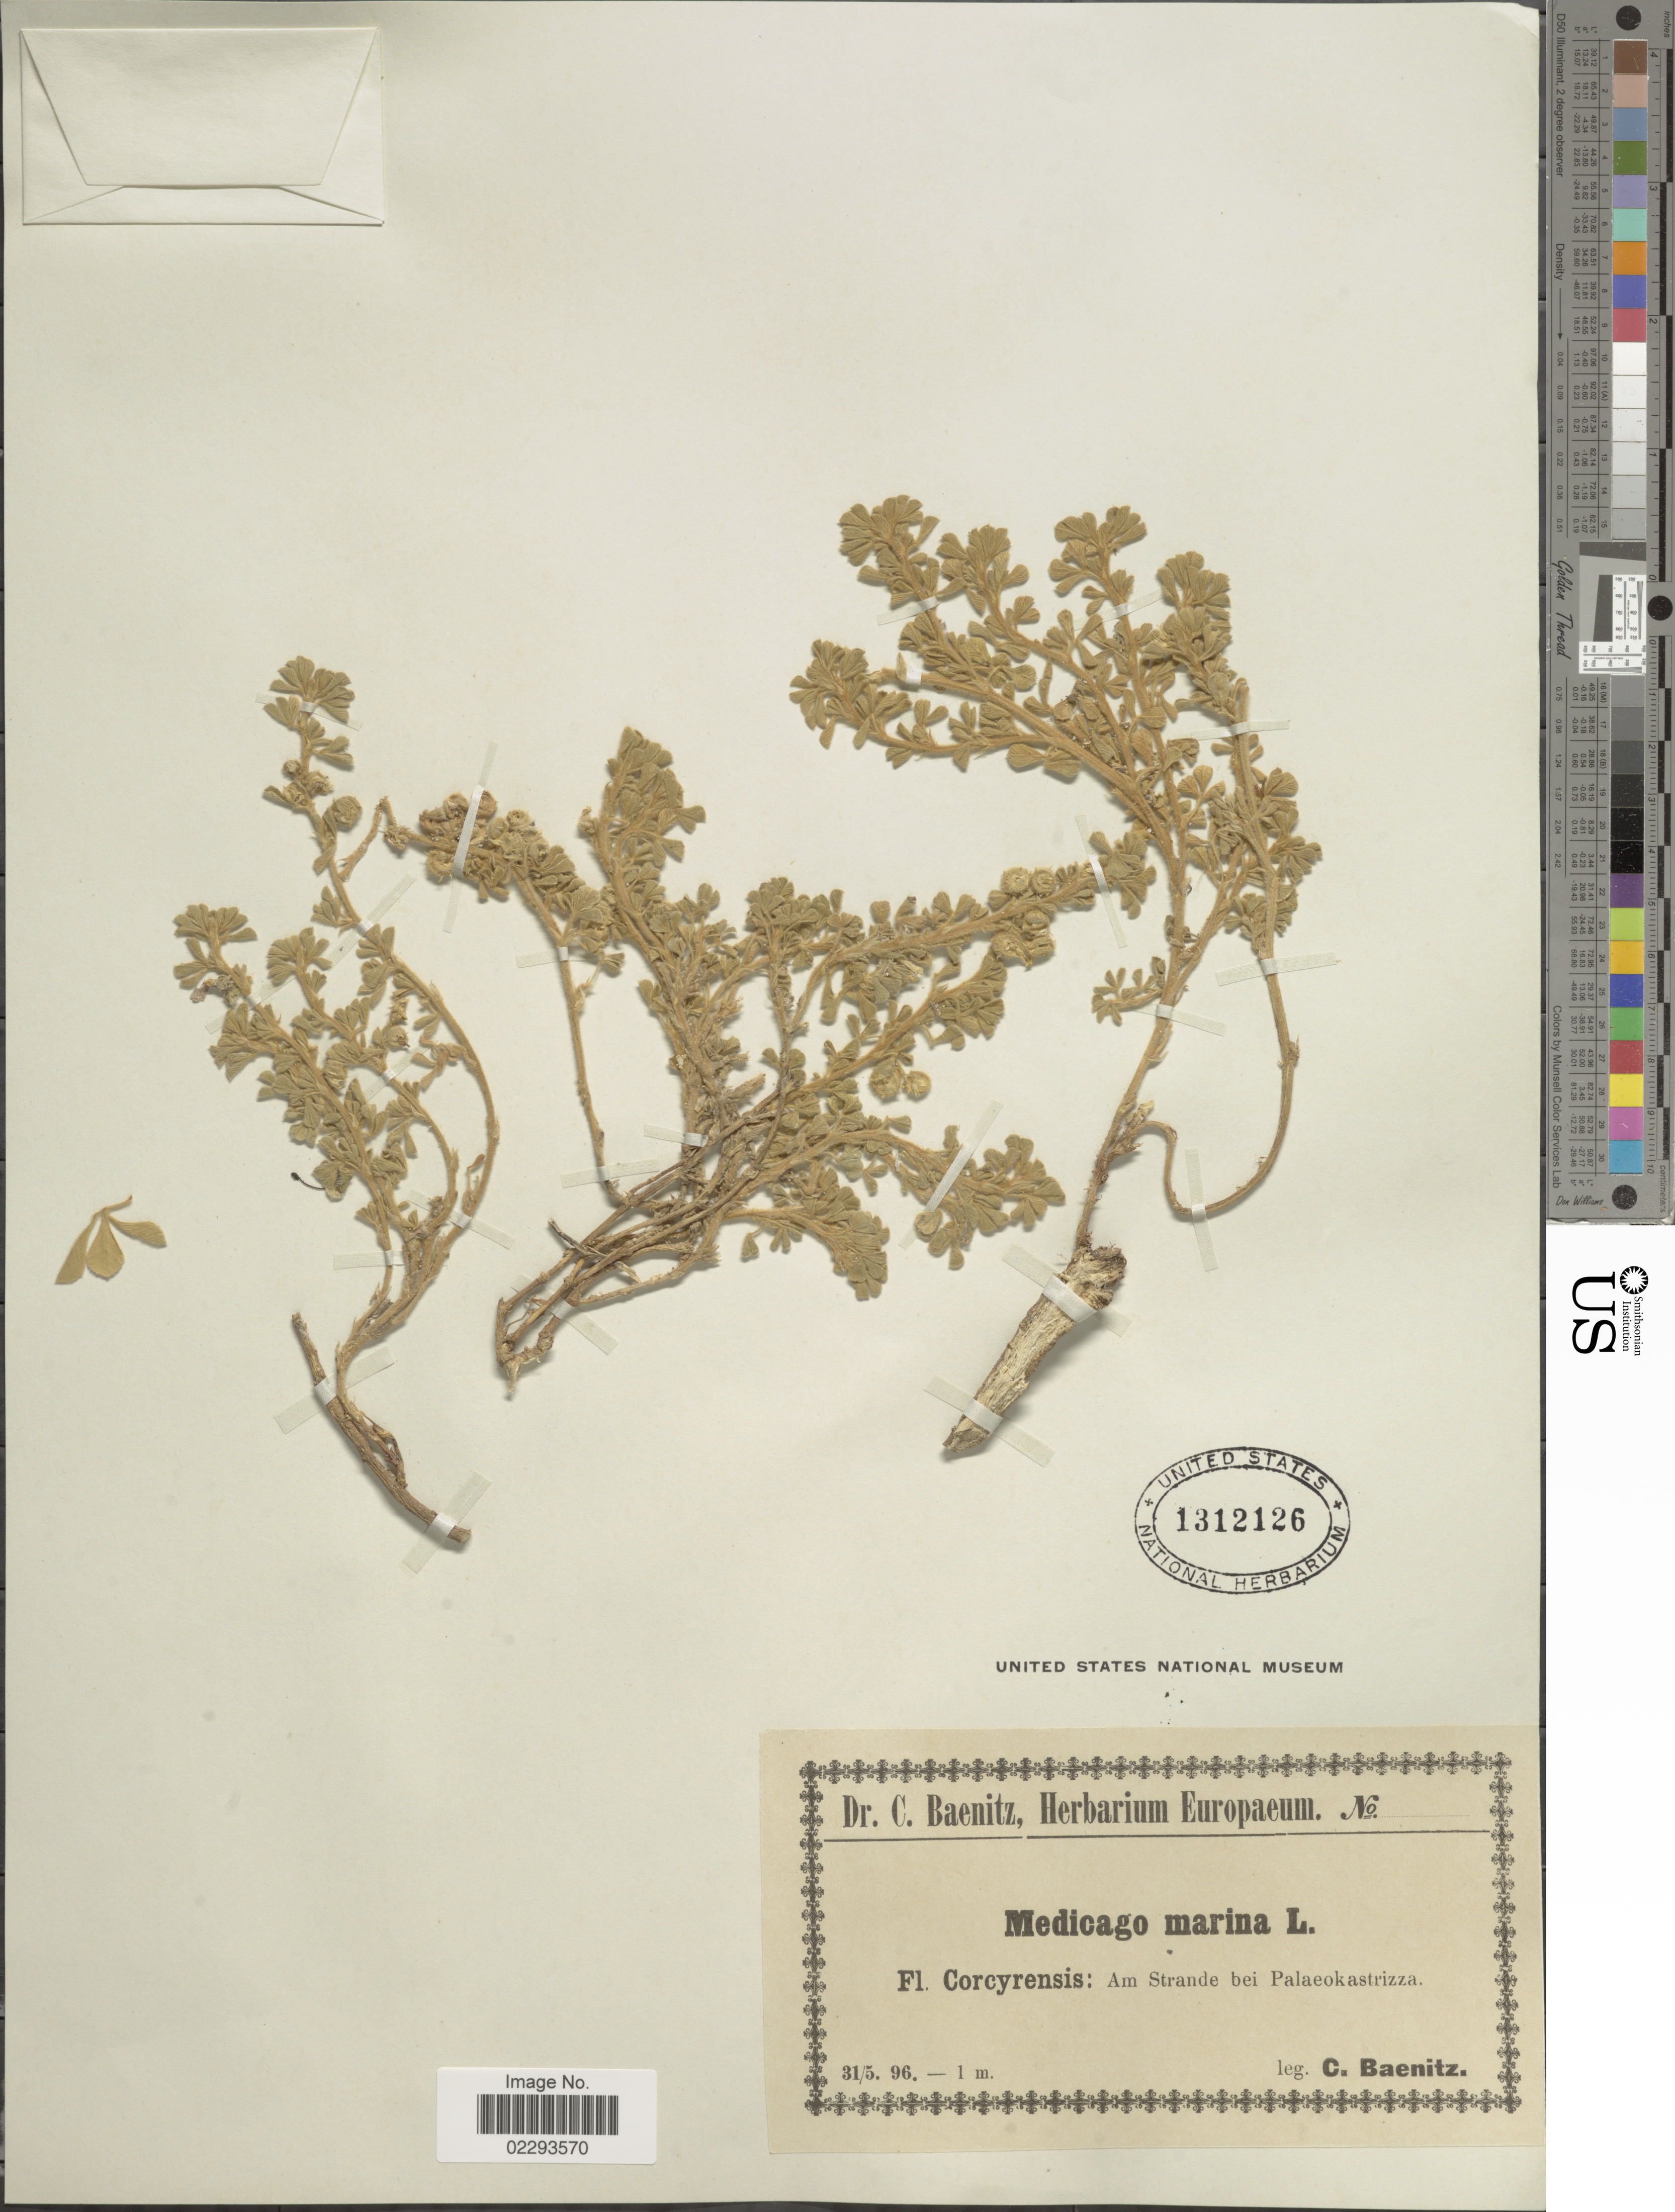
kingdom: Plantae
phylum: Tracheophyta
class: Magnoliopsida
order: Fabales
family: Fabaceae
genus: Medicago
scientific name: Medicago marina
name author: L.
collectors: C. G. Baenitz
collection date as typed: Transcribed d/m/y: 31/5/96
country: Greece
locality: Corcyrensis: Am Strande bei palaeokastrizza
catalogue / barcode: US 1312126